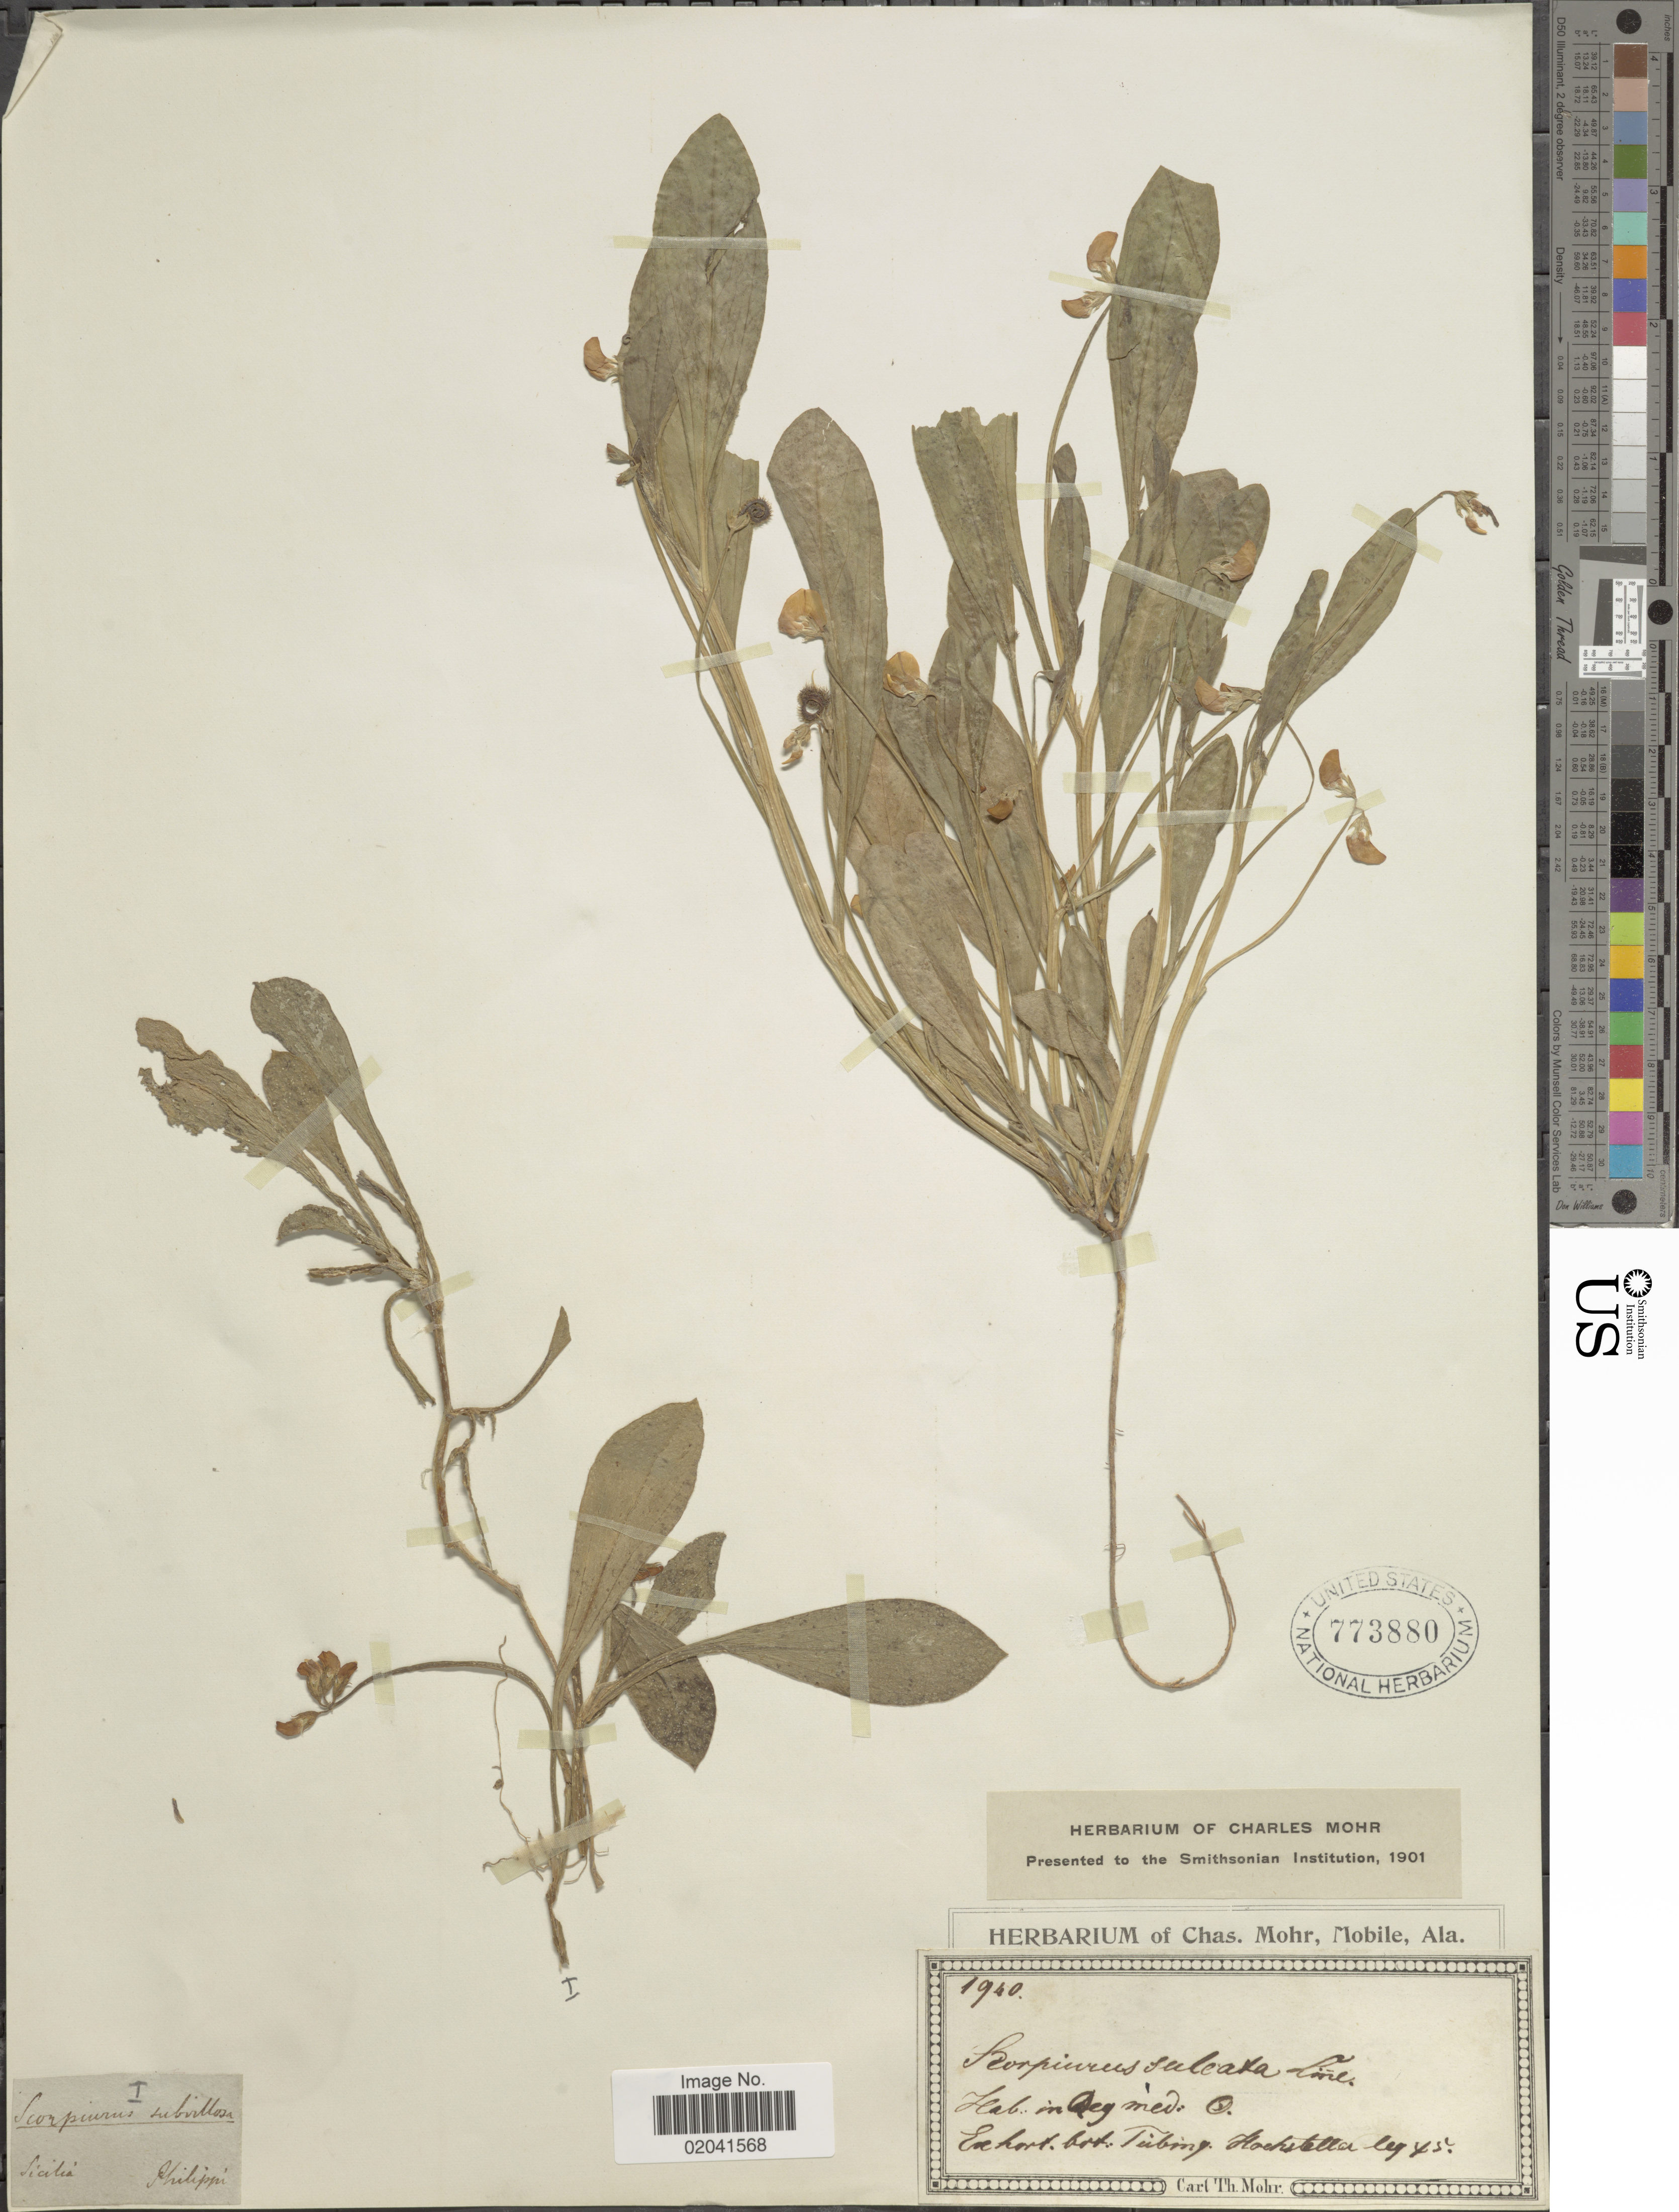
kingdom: Plantae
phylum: Tracheophyta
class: Magnoliopsida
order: Fabales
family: Fabaceae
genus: Scorpiurus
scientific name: Scorpiurus sulcata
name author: L.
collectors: Philippi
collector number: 45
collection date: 1835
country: Italy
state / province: Siciliana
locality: Sicilia.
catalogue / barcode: US 77380